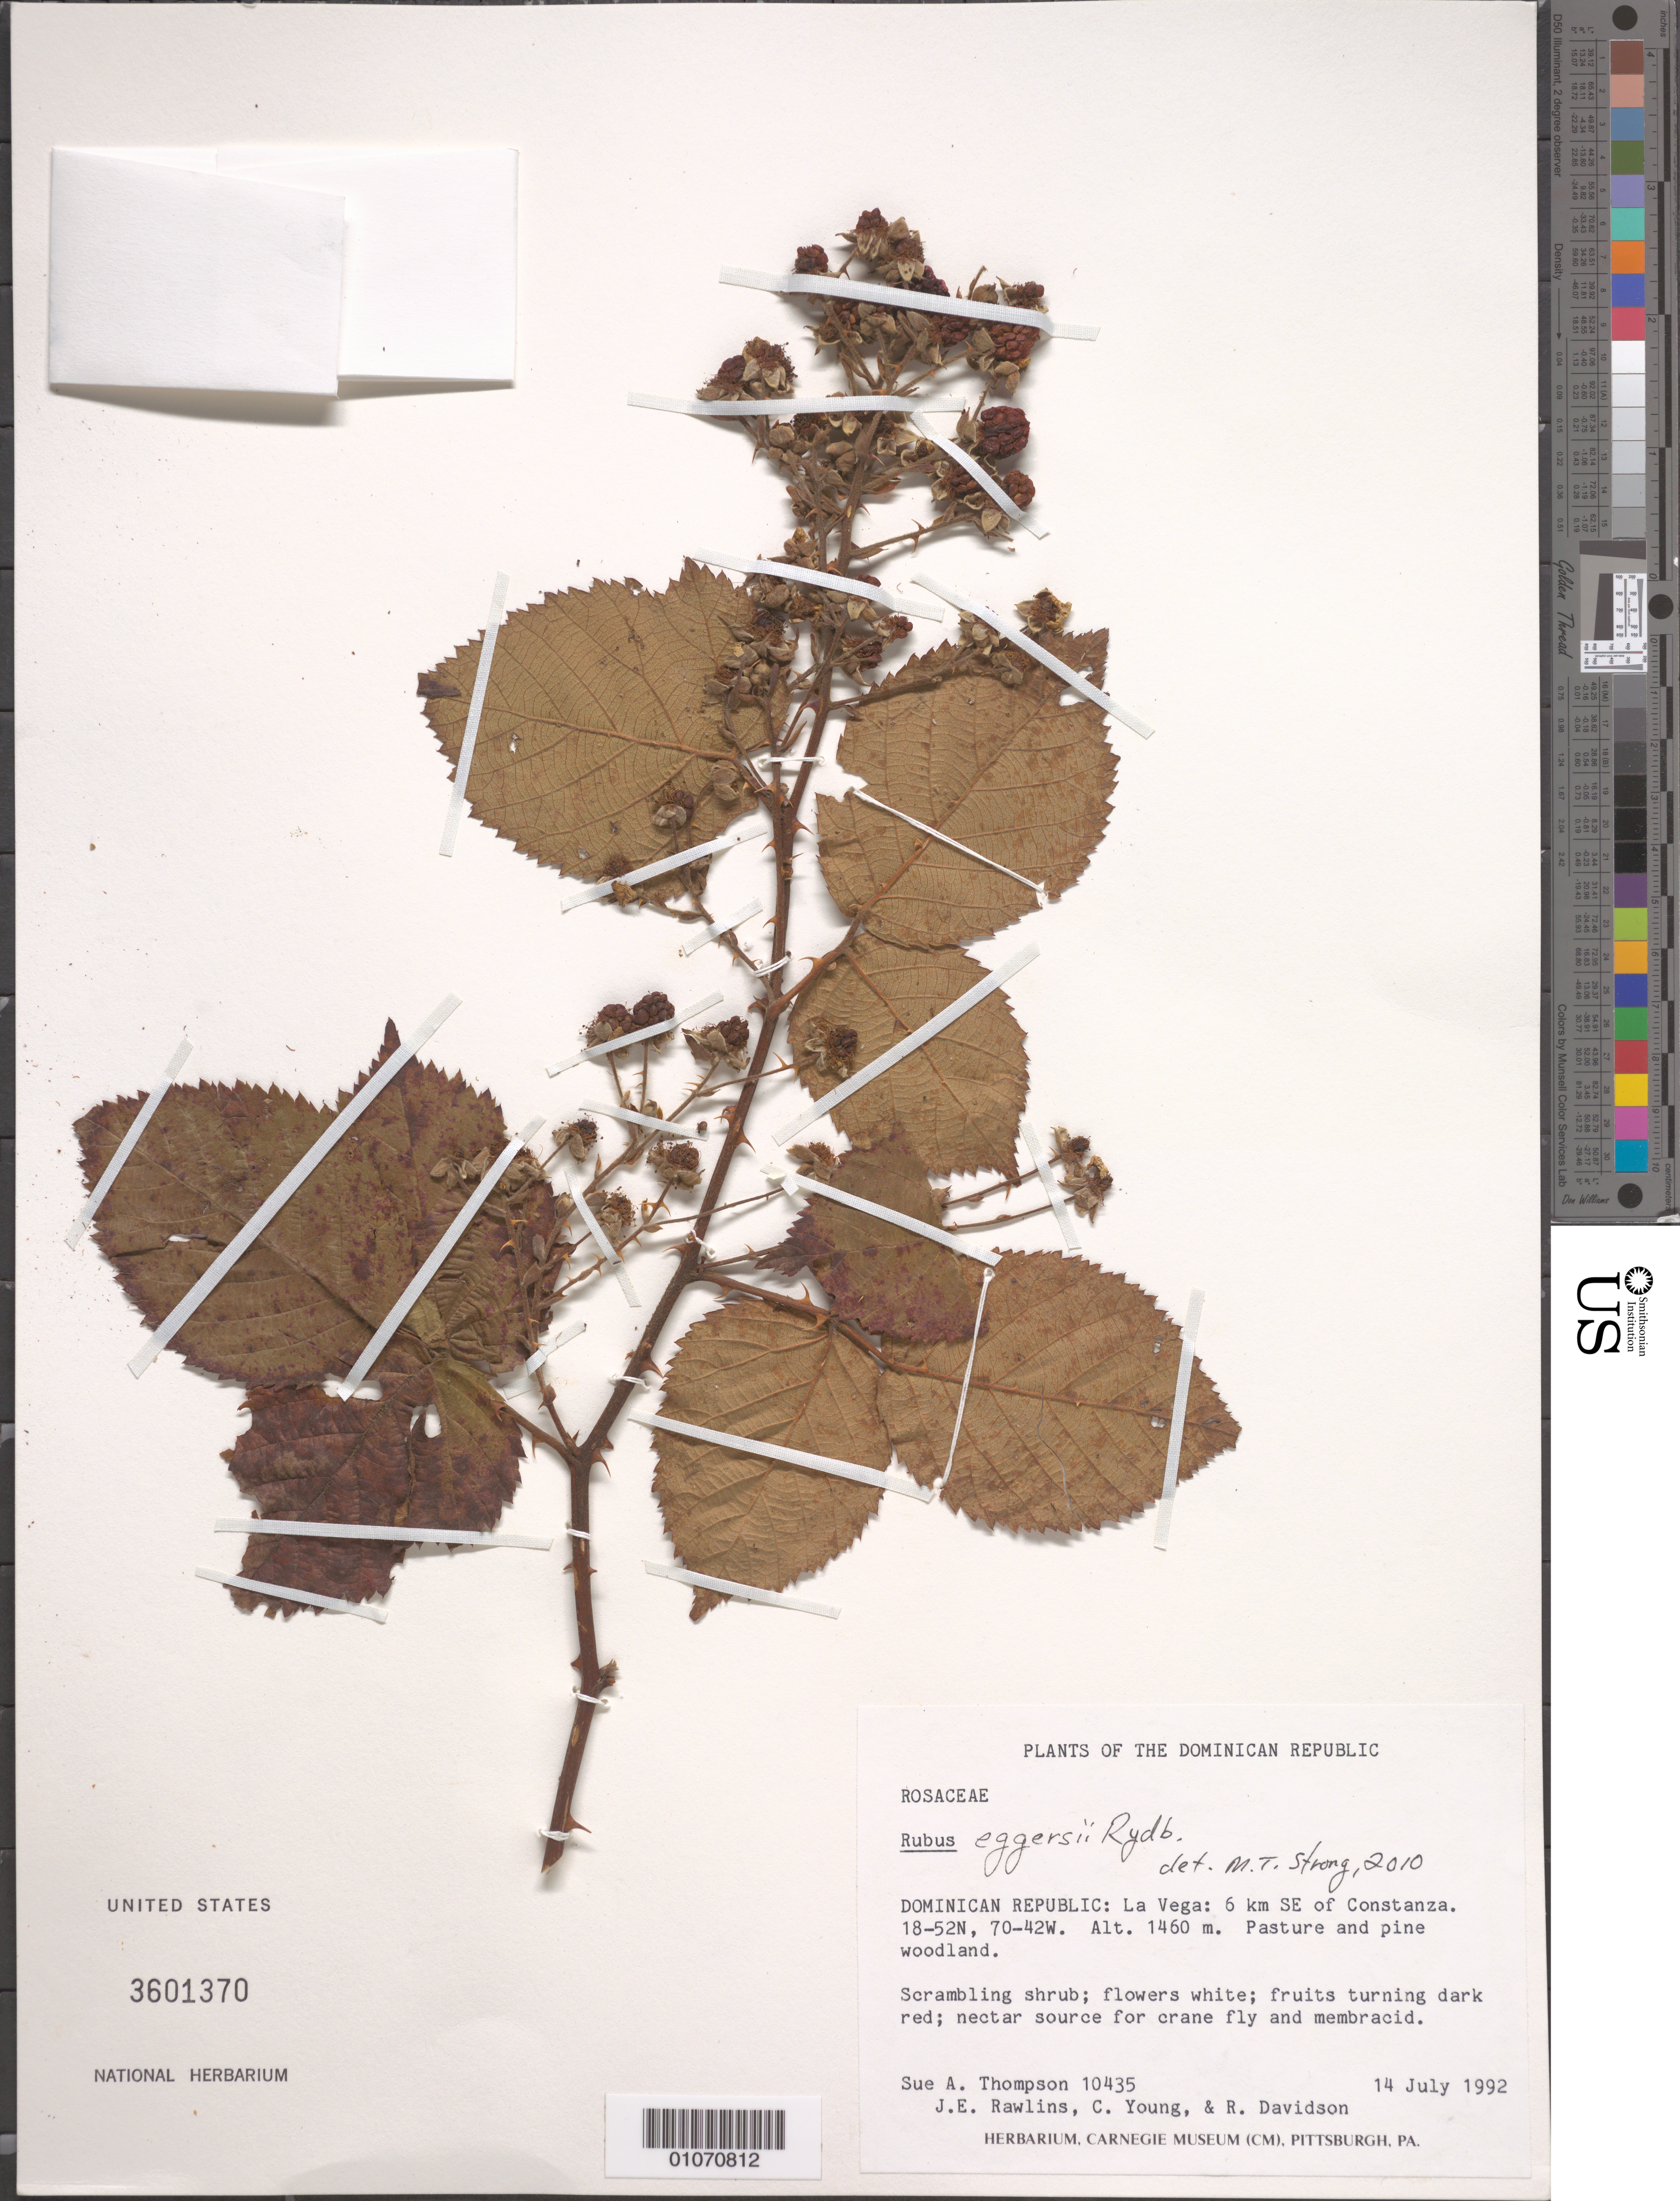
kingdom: Plantae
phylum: Tracheophyta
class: Magnoliopsida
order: Rosales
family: Rosaceae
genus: Rubus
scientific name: Rubus eggersii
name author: Rydb.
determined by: Strong, M. T., (US), Smithsonian Institution - National Museum of Natural History (UNITED STATES)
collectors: S. A. Thompson, J. Rawlins, C. Young & R. Davidson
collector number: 10435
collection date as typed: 14 Jul 1992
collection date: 1992-07-14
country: Dominican Republic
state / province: La Vega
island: Hispaniola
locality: Constanza, 6 km SE of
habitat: Pasture and pine woodland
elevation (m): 1460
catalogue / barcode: US 3601370